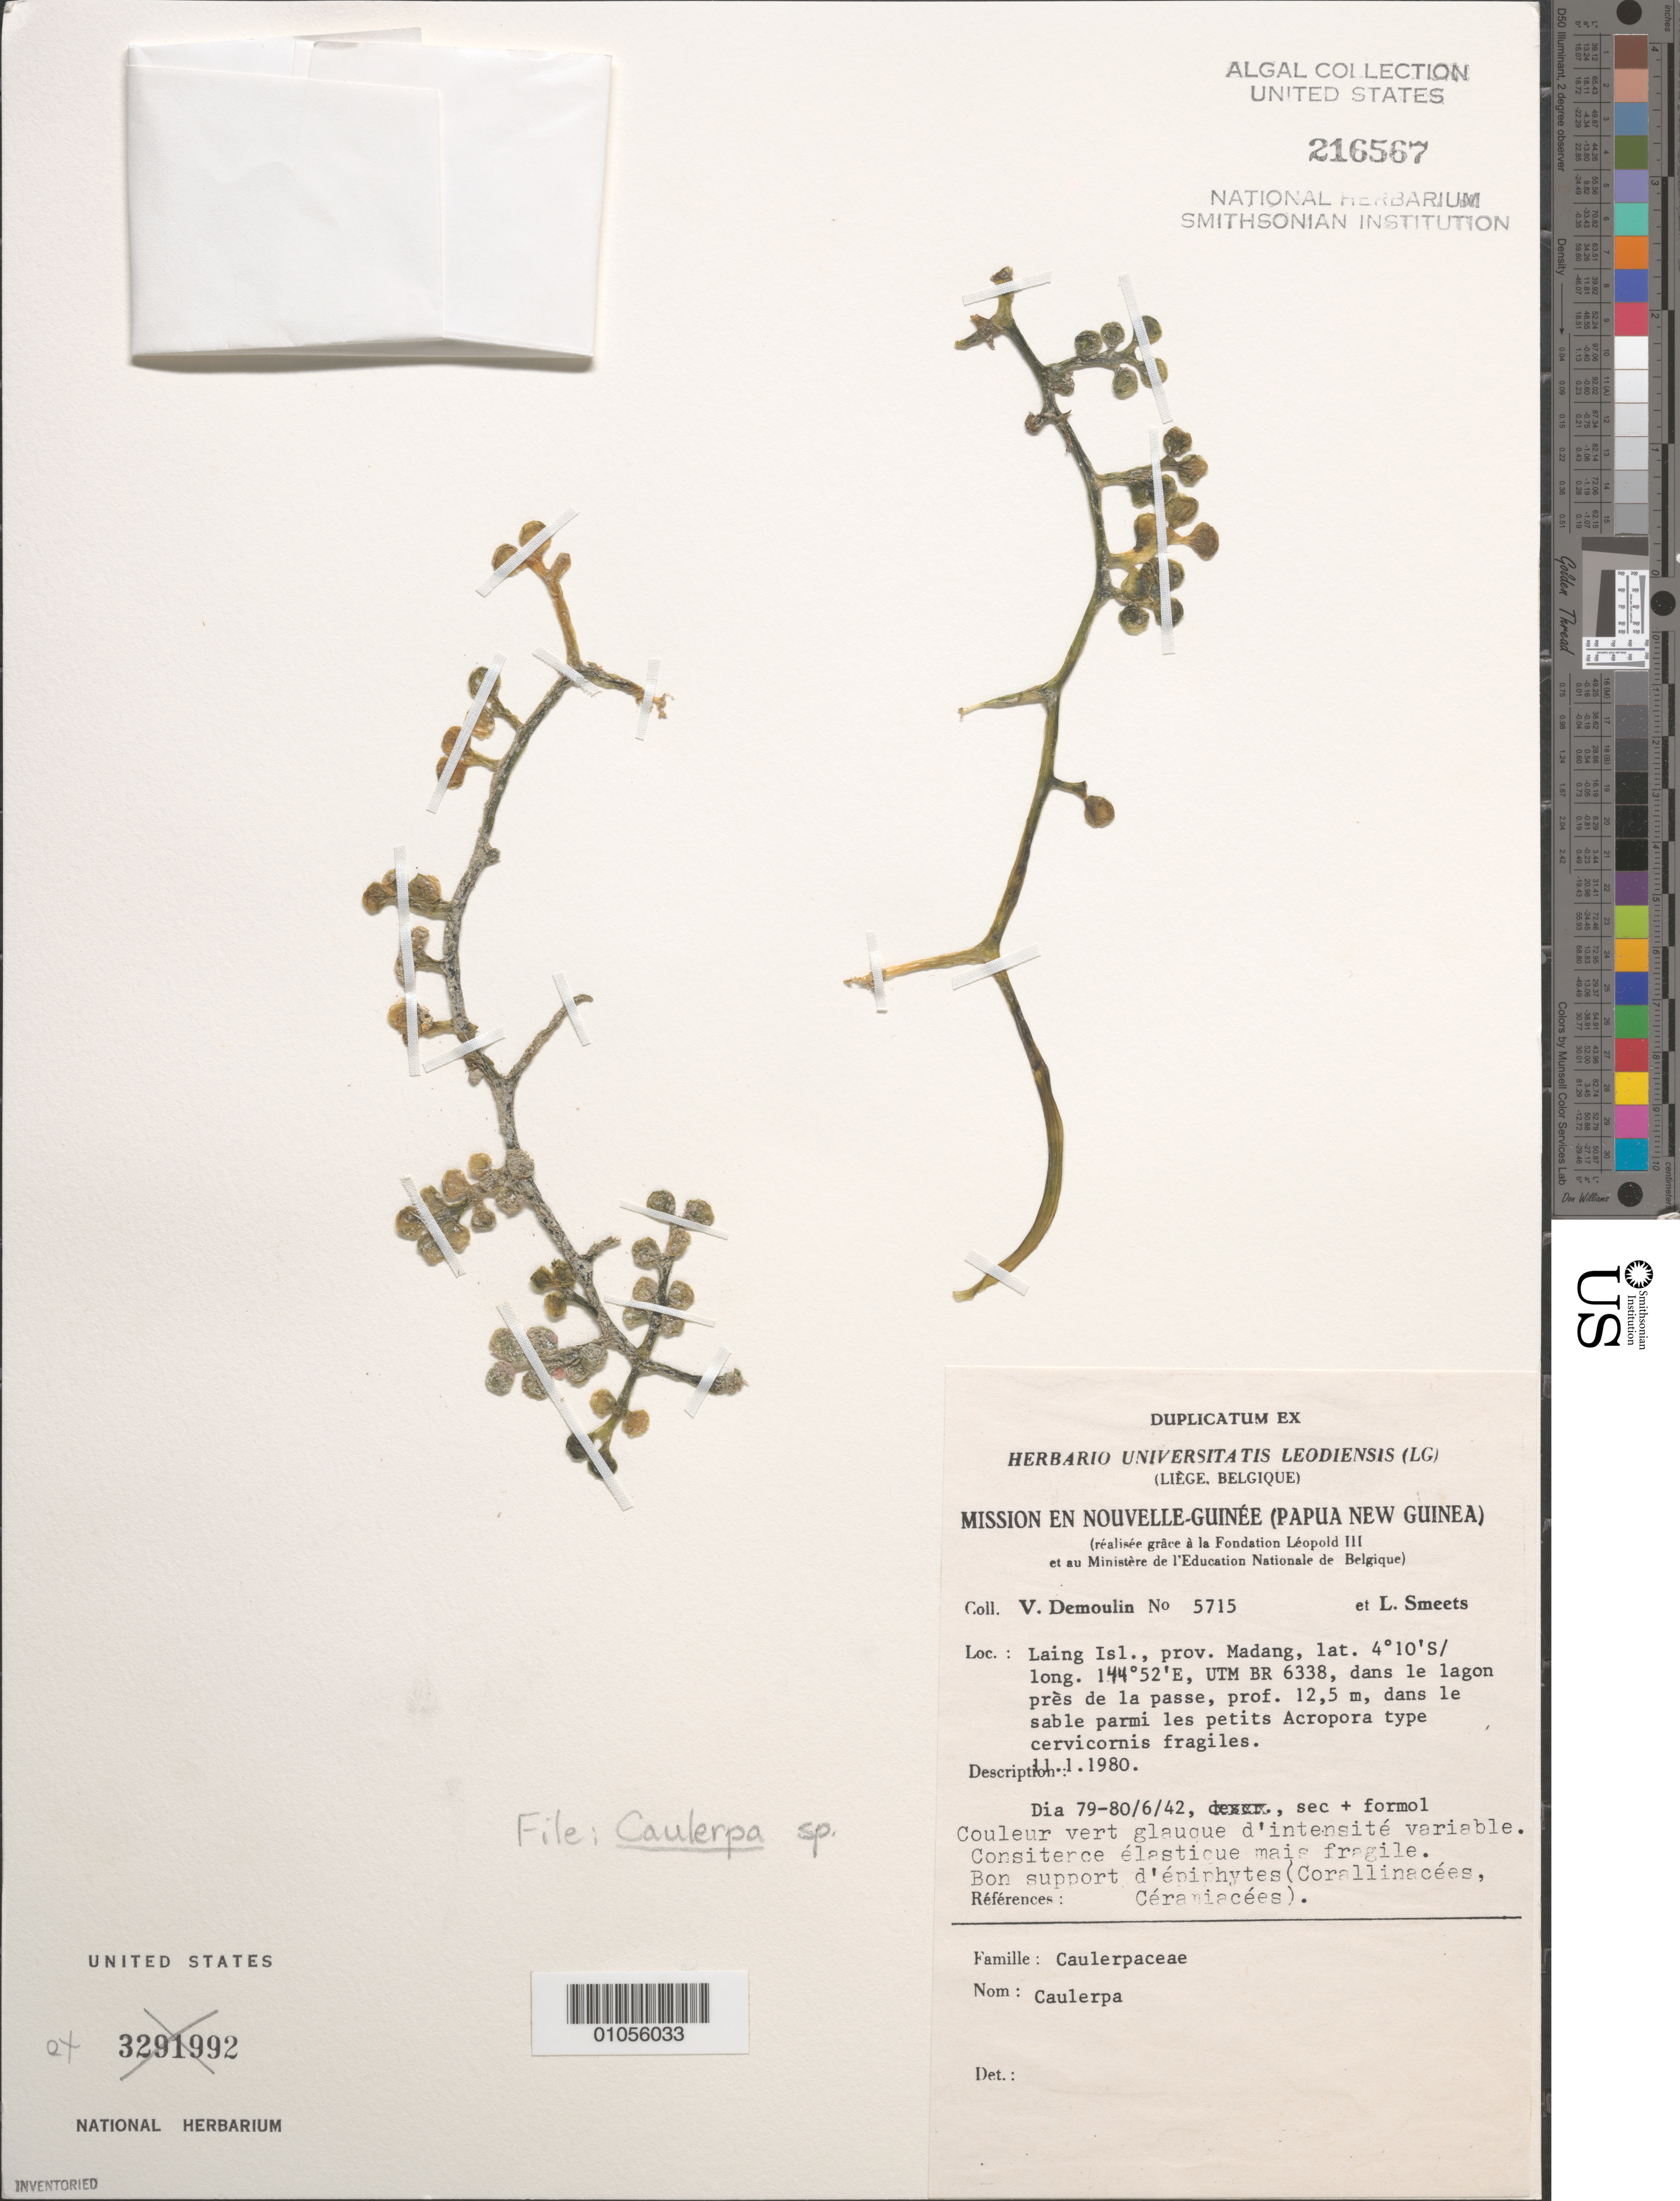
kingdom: Plantae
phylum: Chlorophyta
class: Ulvophyceae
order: Bryopsidales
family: Caulerpaceae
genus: Caulerpa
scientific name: Caulerpa sp.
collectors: V. Demoulin & L. Smeets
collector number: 5715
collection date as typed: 11 Jan 1980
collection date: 1980-01-11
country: Papua New Guinea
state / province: Madang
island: Laing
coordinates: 4 10'S, 144 52"E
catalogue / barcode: US 216567